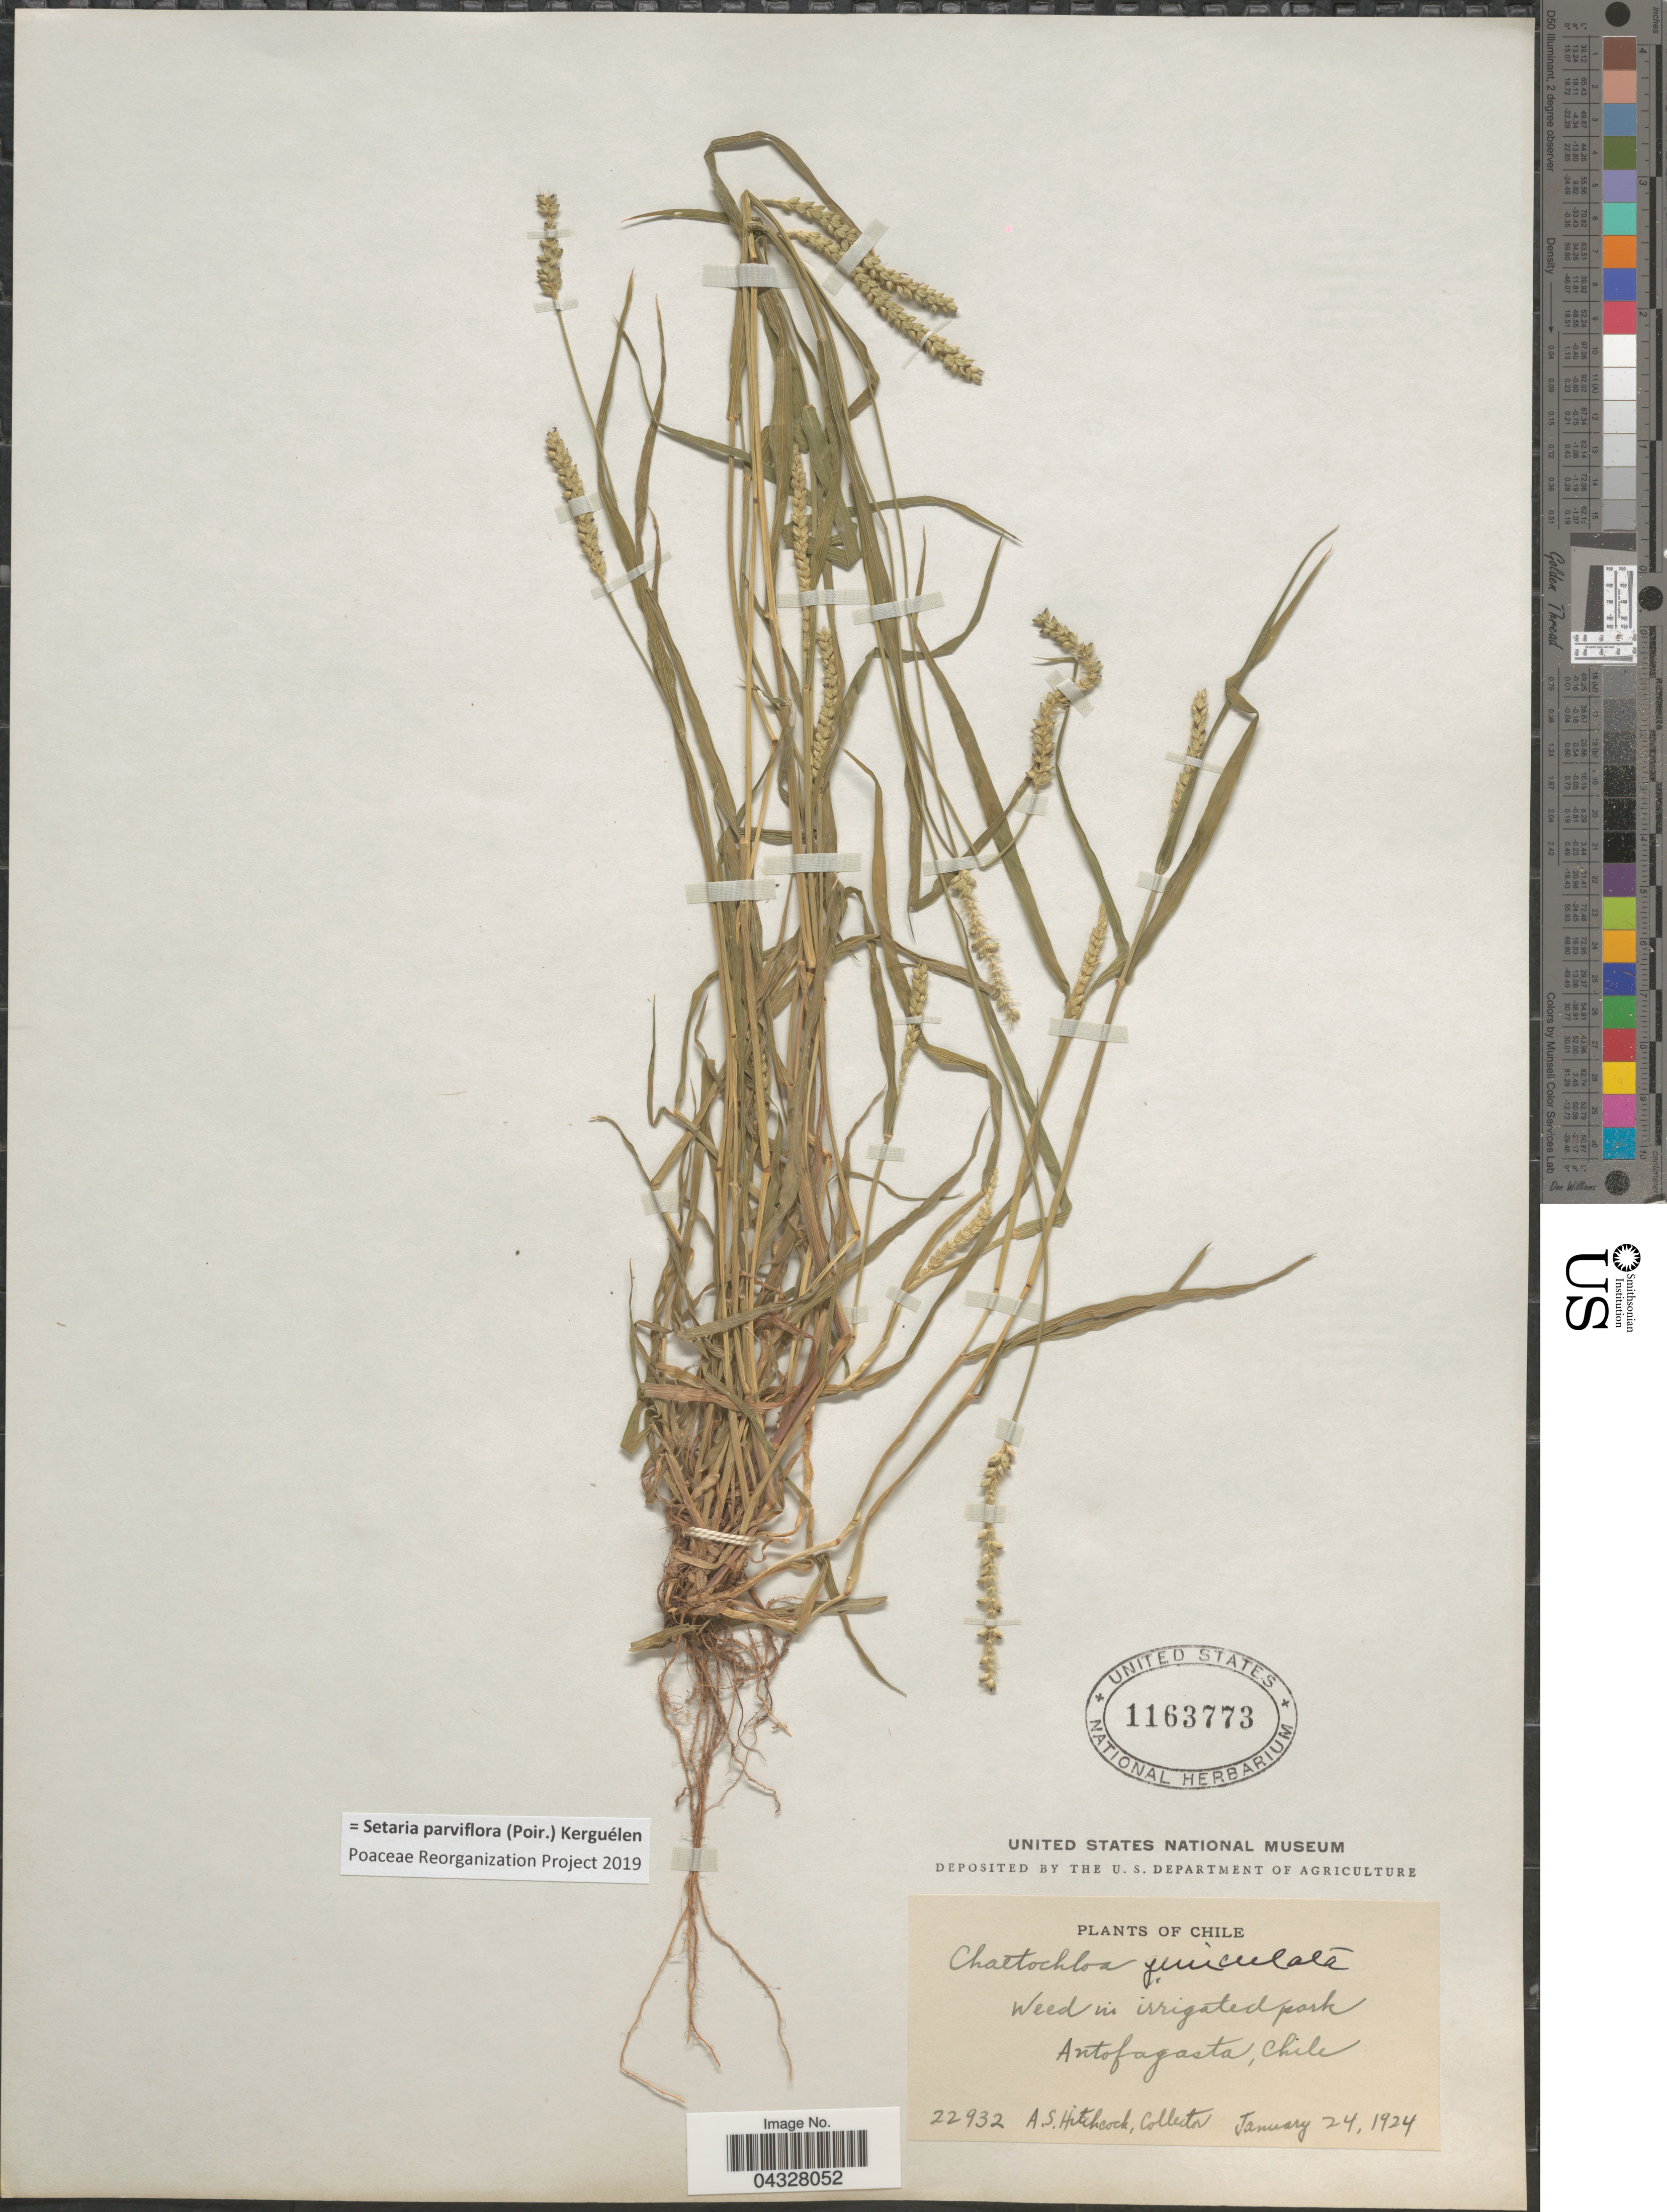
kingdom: Plantae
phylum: Tracheophyta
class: Liliopsida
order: Poales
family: Poaceae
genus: Setaria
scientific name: Setaria parviflora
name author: (Poir.) Kerguélen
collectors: A. S. Hitchcock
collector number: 22932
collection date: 1924-01-24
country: Chile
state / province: Antofagasta (II)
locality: Antofagasta.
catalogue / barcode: US 1163773